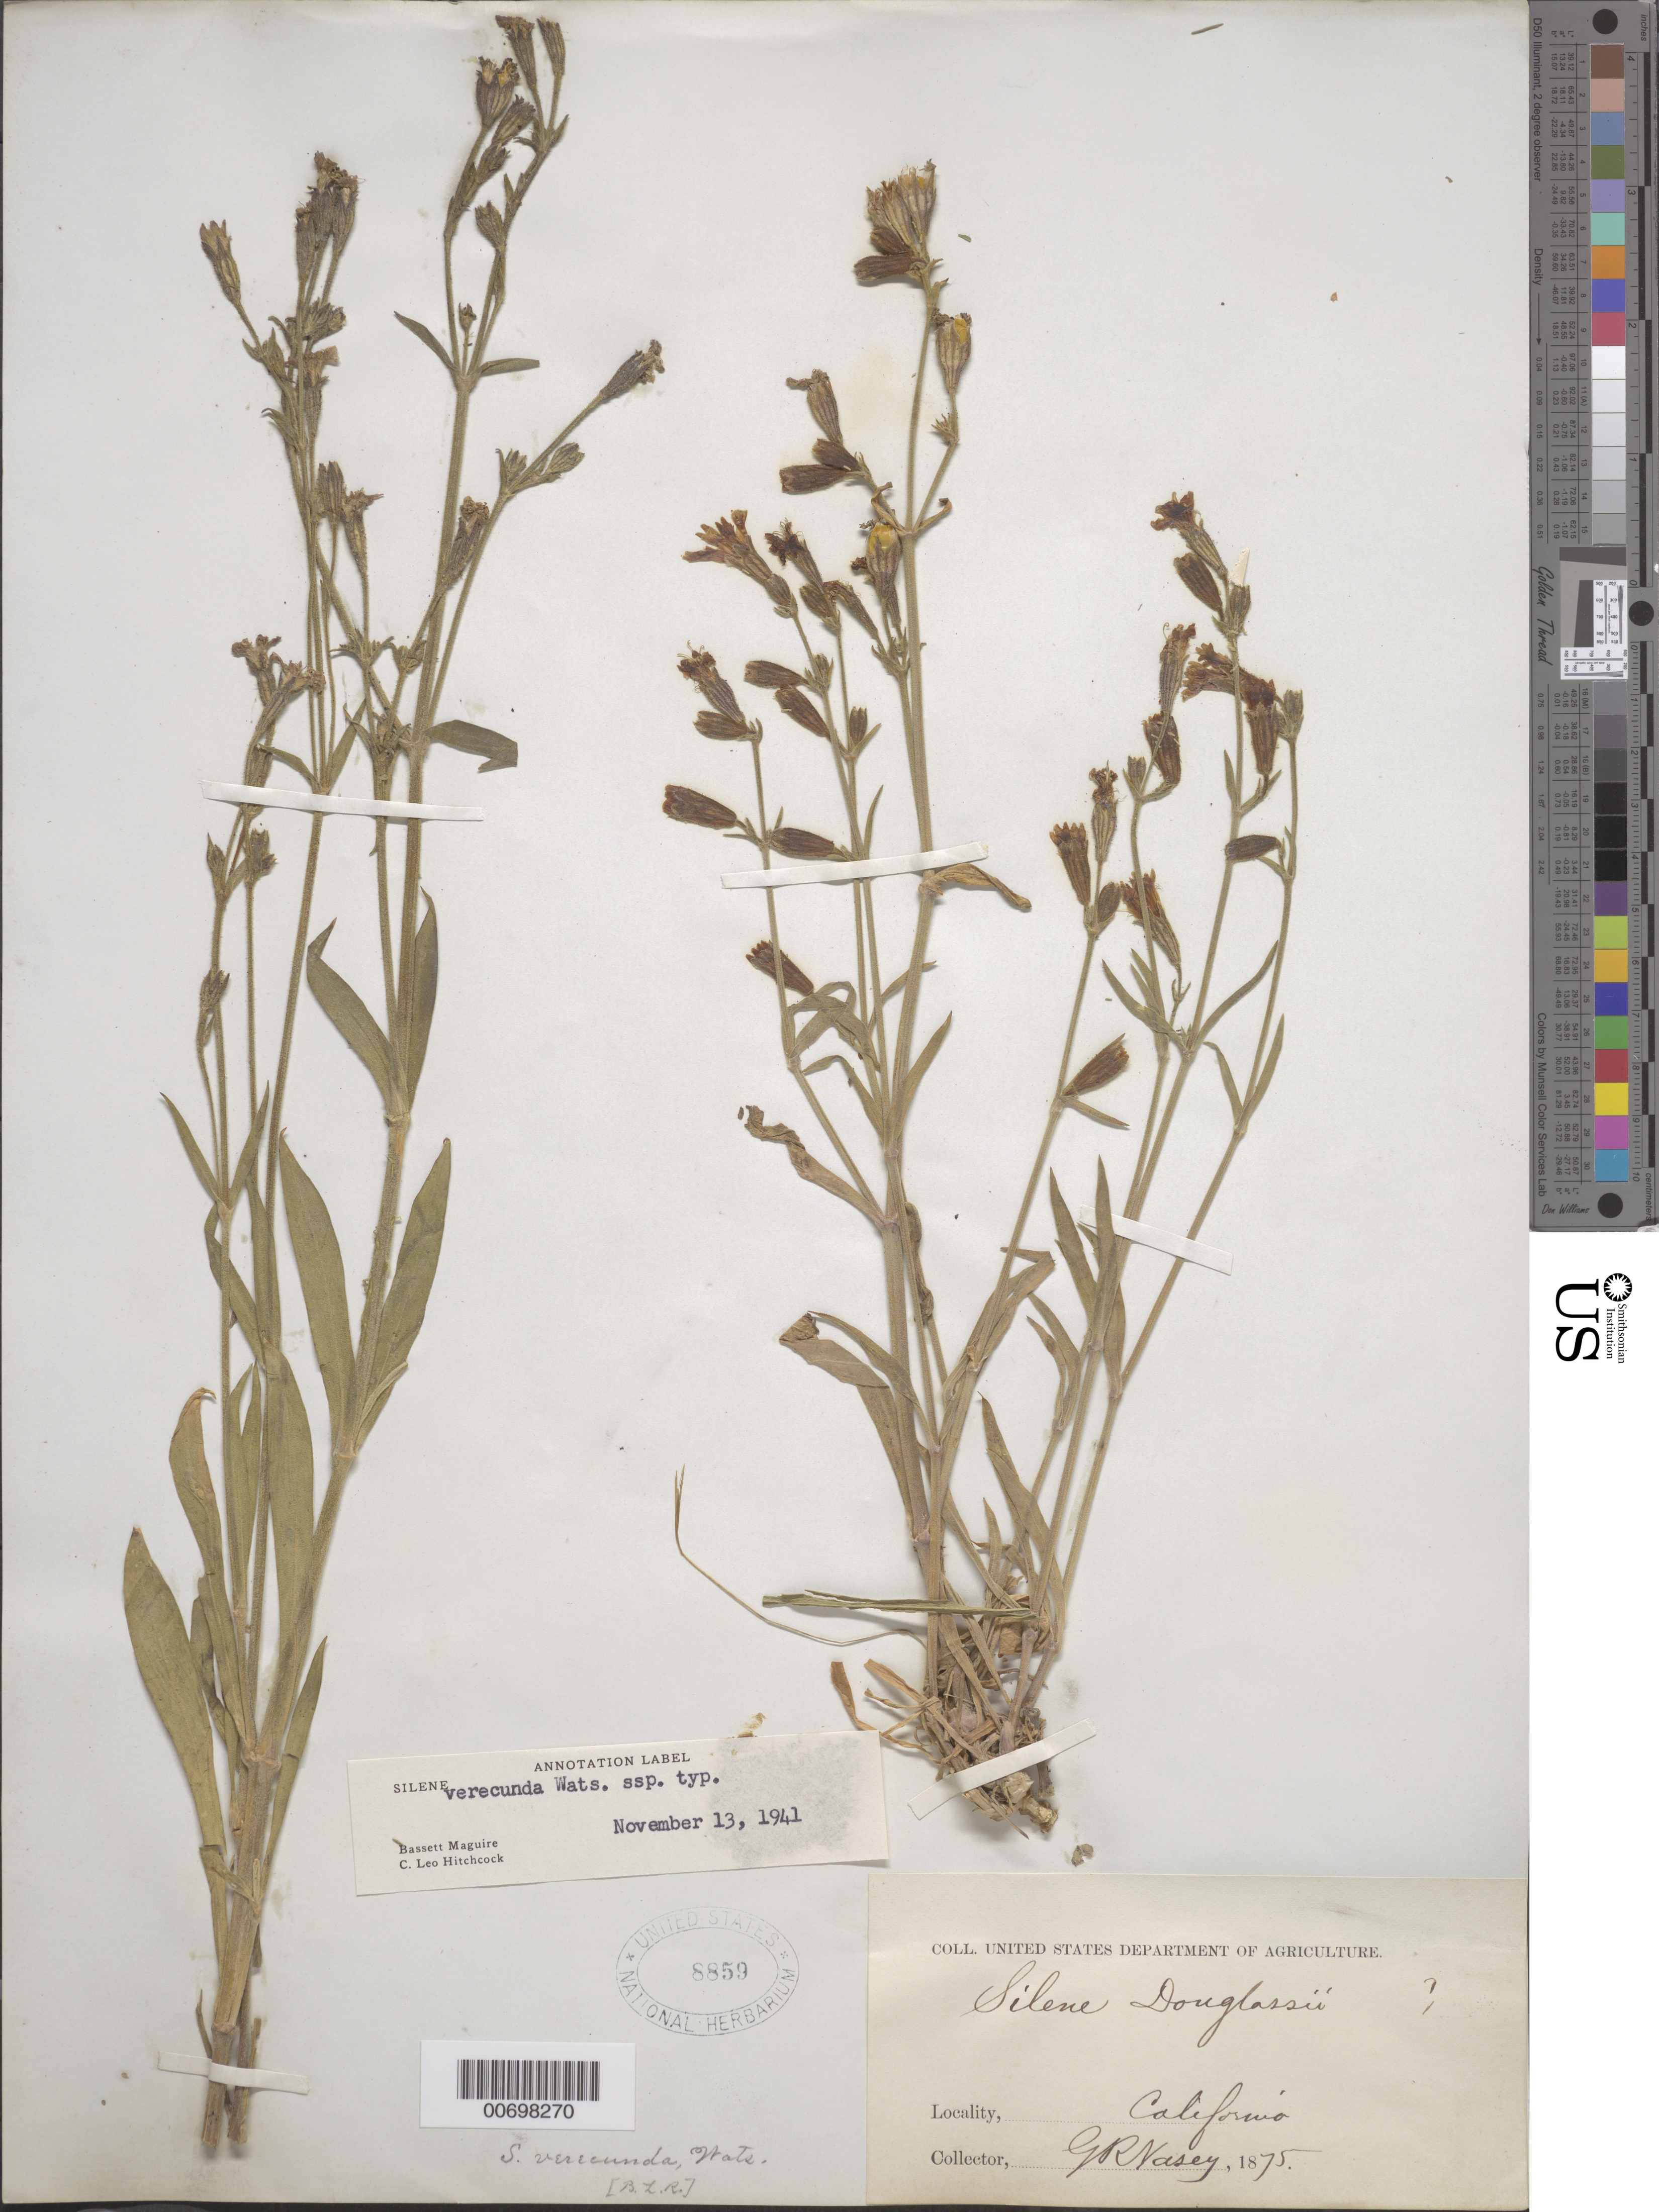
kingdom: Plantae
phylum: Tracheophyta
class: Magnoliopsida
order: Caryophyllales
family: Caryophyllaceae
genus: Silene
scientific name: Silene verecunda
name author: S. Watson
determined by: Maguire, B.; Hitchcock, C. L.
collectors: G. R. Vasey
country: United States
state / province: California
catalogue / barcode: US 8859